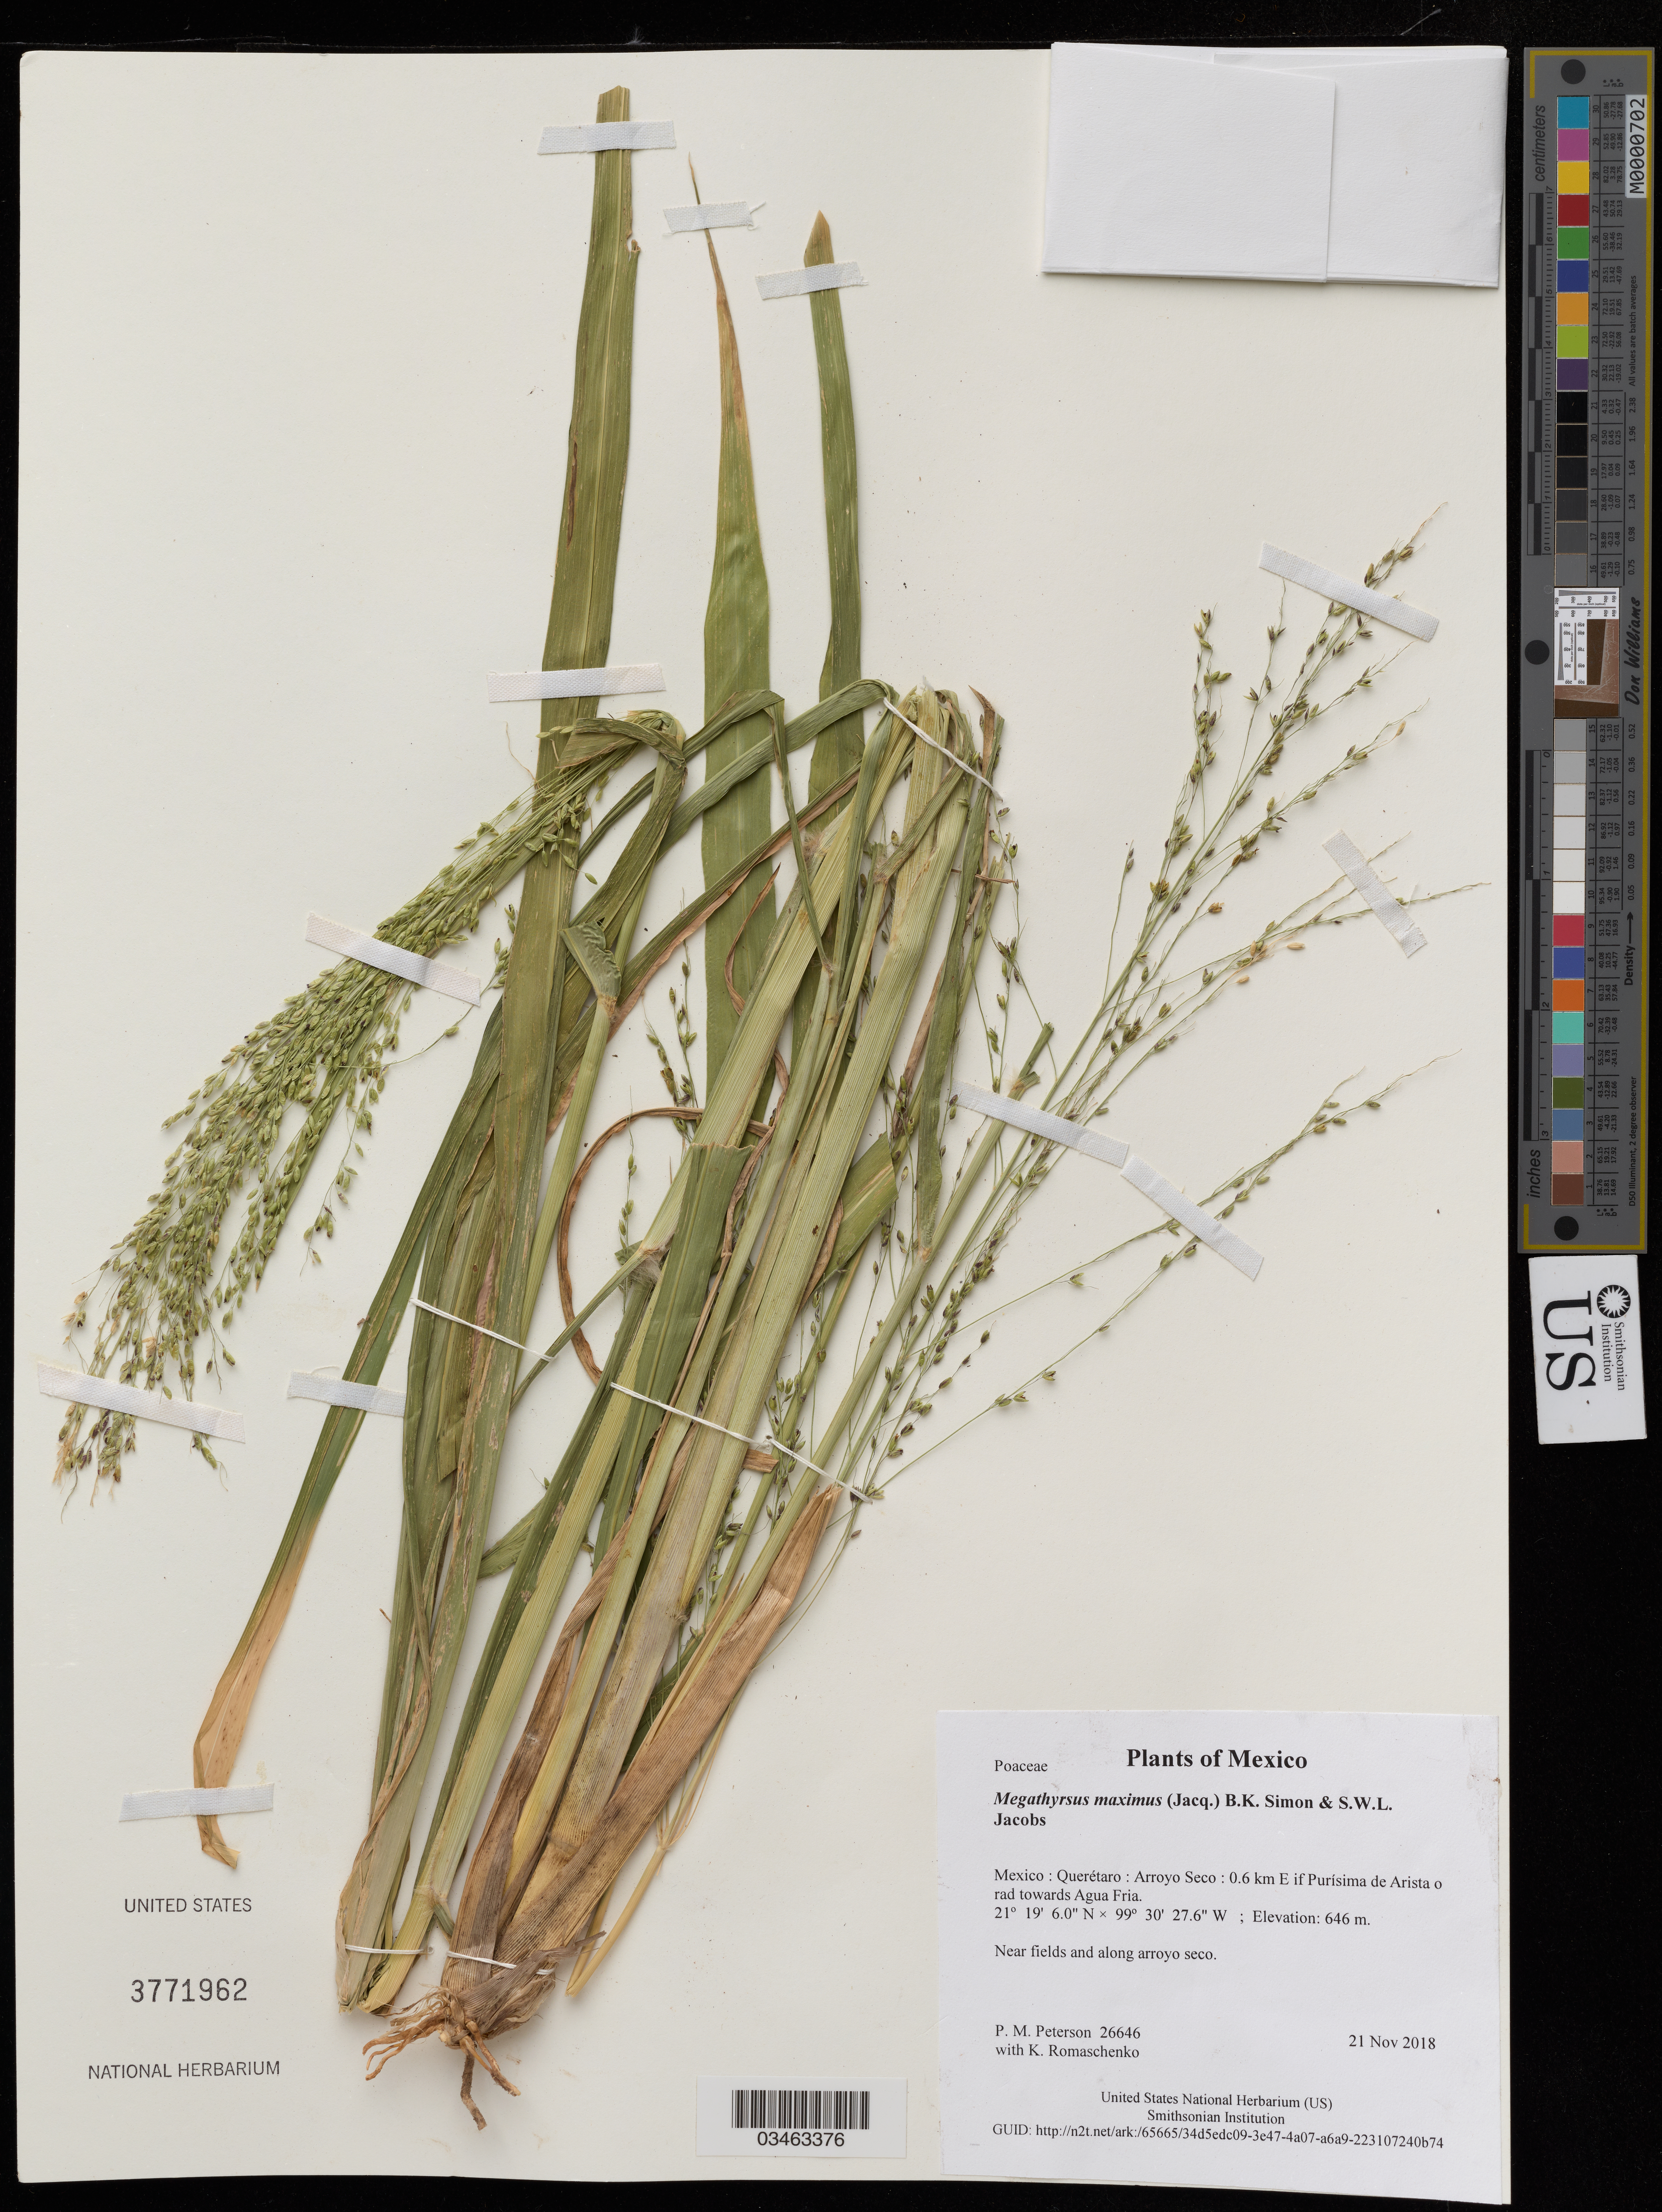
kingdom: Plantae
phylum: Tracheophyta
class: Liliopsida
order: Poales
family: Poaceae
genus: Megathyrsus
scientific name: Megathyrsus maximus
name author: (Jacq.) B.K. Simon & S.W.L. Jacobs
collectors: P. M. Peterson & K. Romaschenko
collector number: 26646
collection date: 2018-11-21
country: Mexico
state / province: Querétaro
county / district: Arroyo Seco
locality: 0.6 km E if Purísima de Arista o rad towards Agua Fria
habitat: Near fields and along arroyo seco.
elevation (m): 646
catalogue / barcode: US 3771962